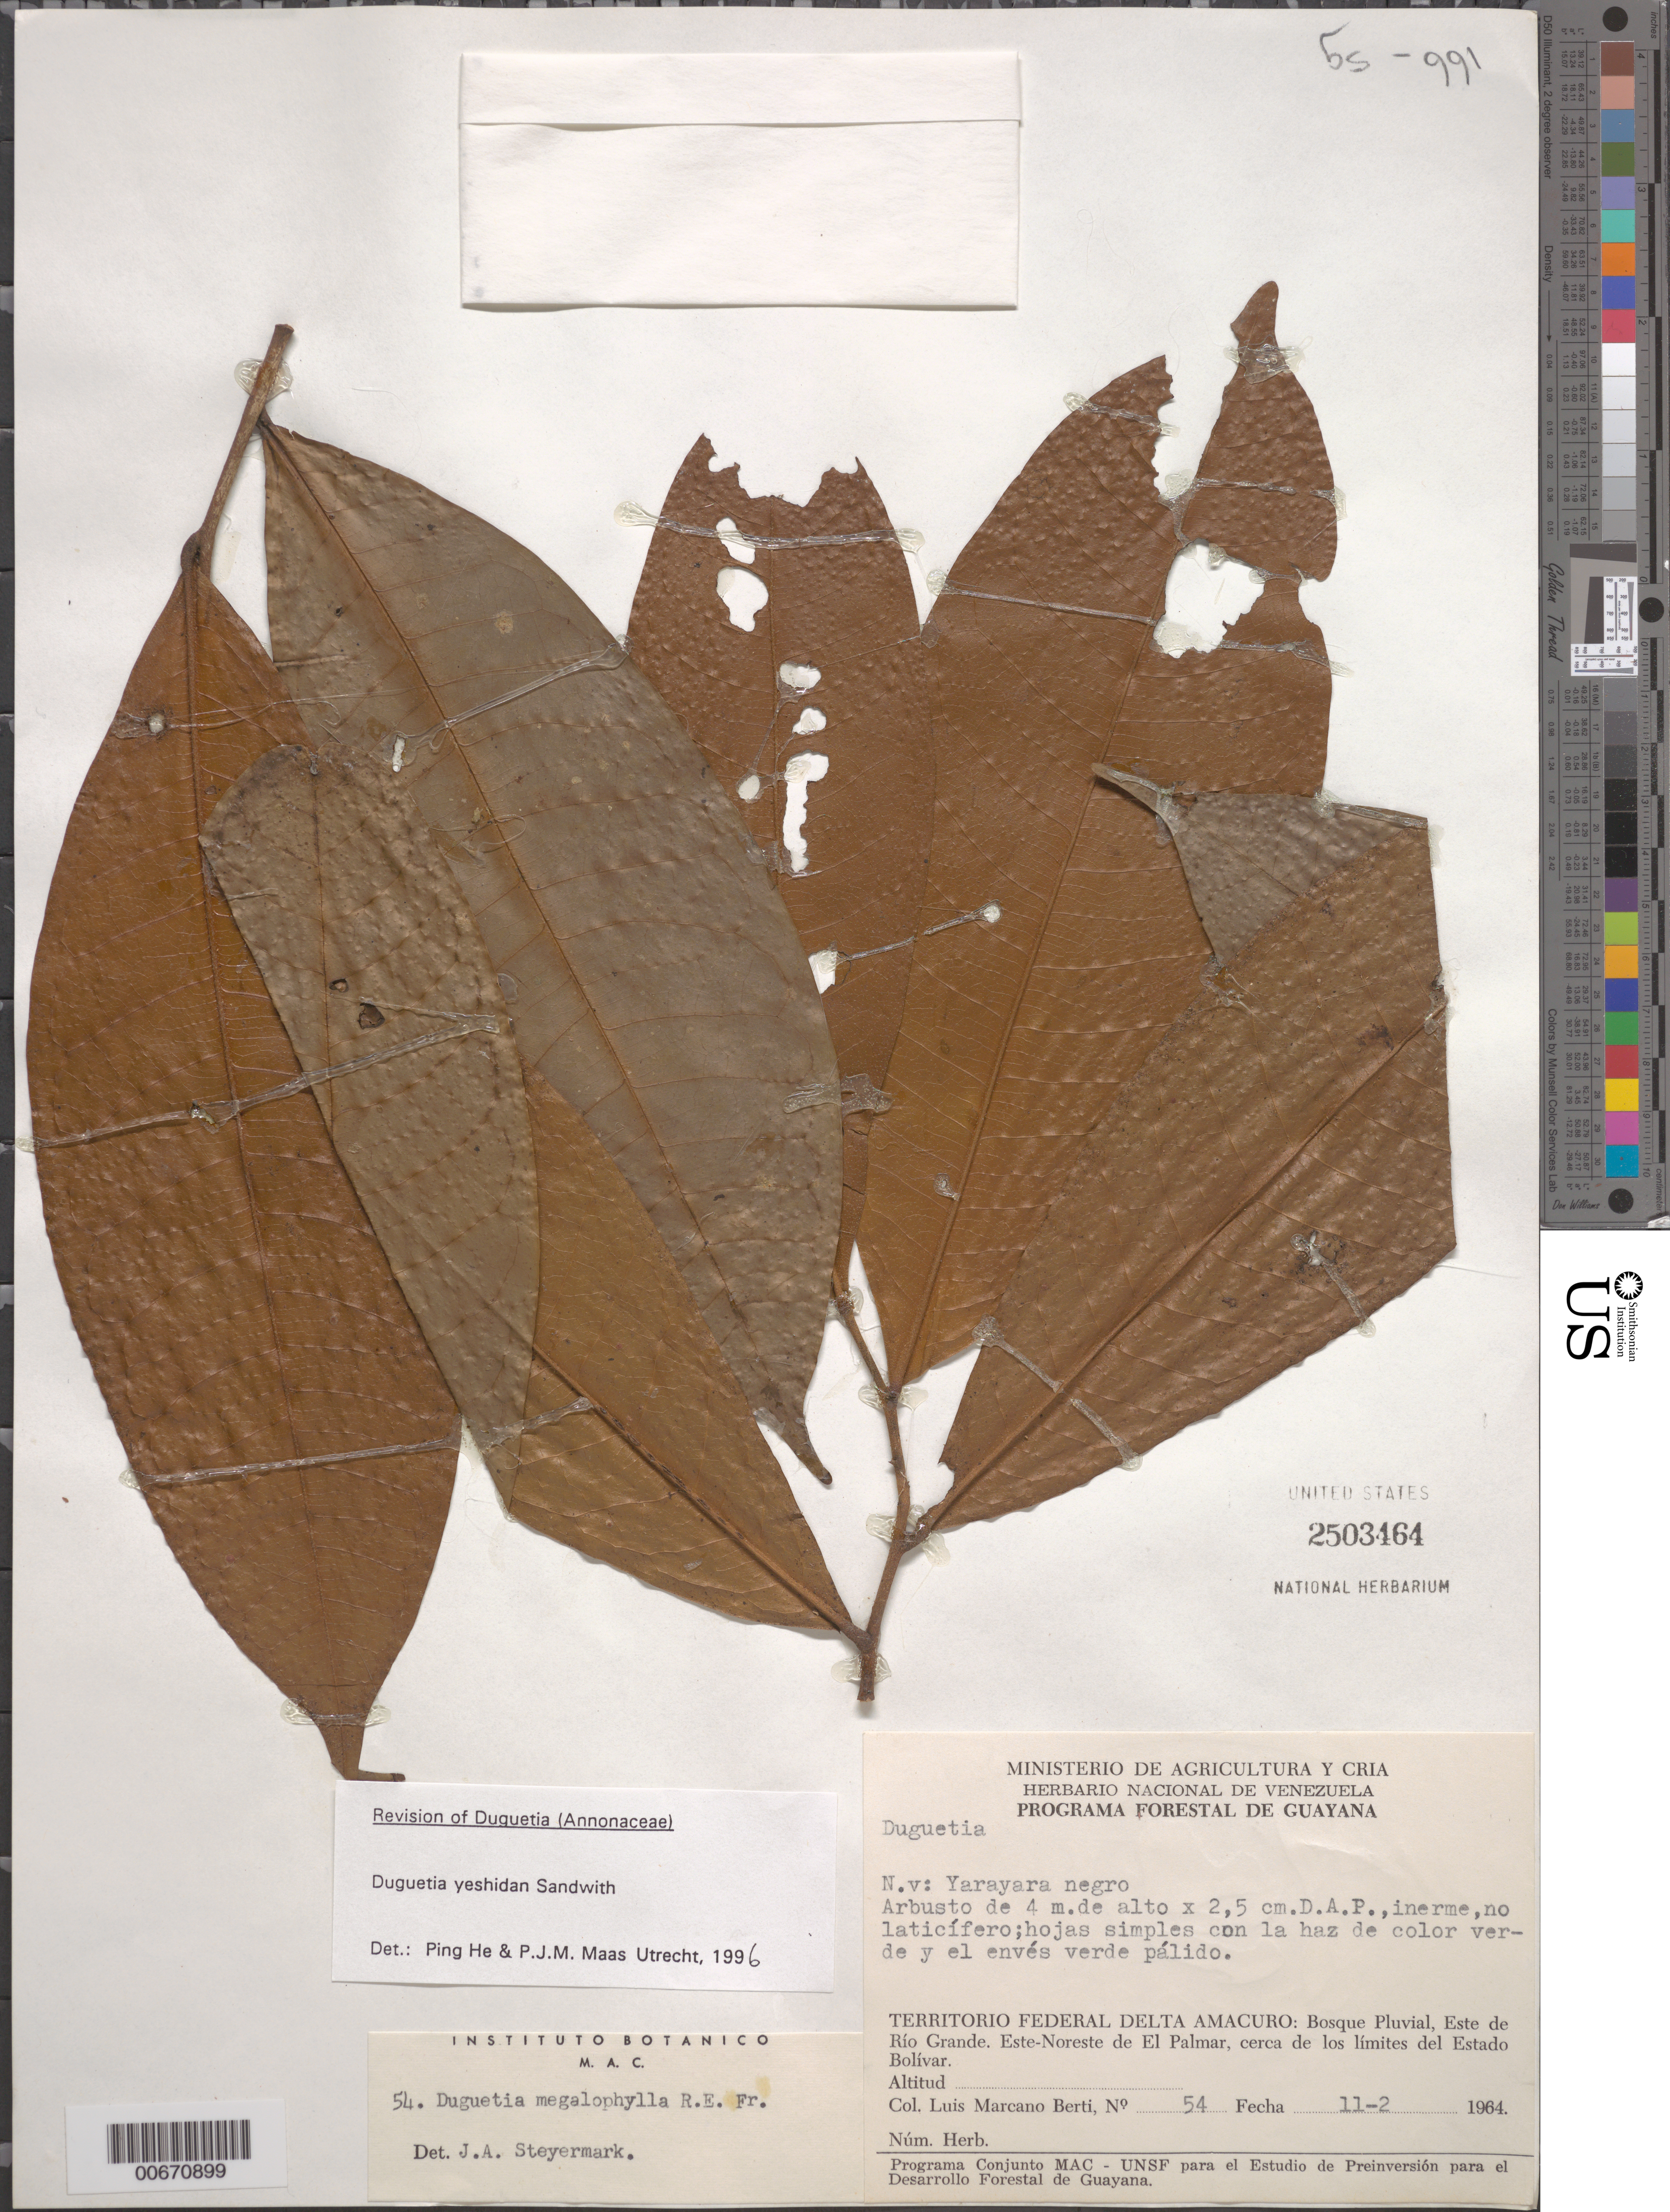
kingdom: Plantae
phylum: Tracheophyta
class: Magnoliopsida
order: Magnoliales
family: Annonaceae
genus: Duguetia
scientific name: Duguetia yeshidan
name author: Sandwith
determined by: Ping, He; Maas, P. J.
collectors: L. Marcano-Berti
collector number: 54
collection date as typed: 11-Feb-64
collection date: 1964-02-11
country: Venezuela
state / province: Delta Amacuro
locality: Este de Río Grande, ENE de El Palmar, cerca de los limites del Estado Bolívar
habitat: Bosque pluvial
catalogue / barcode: US 2503464